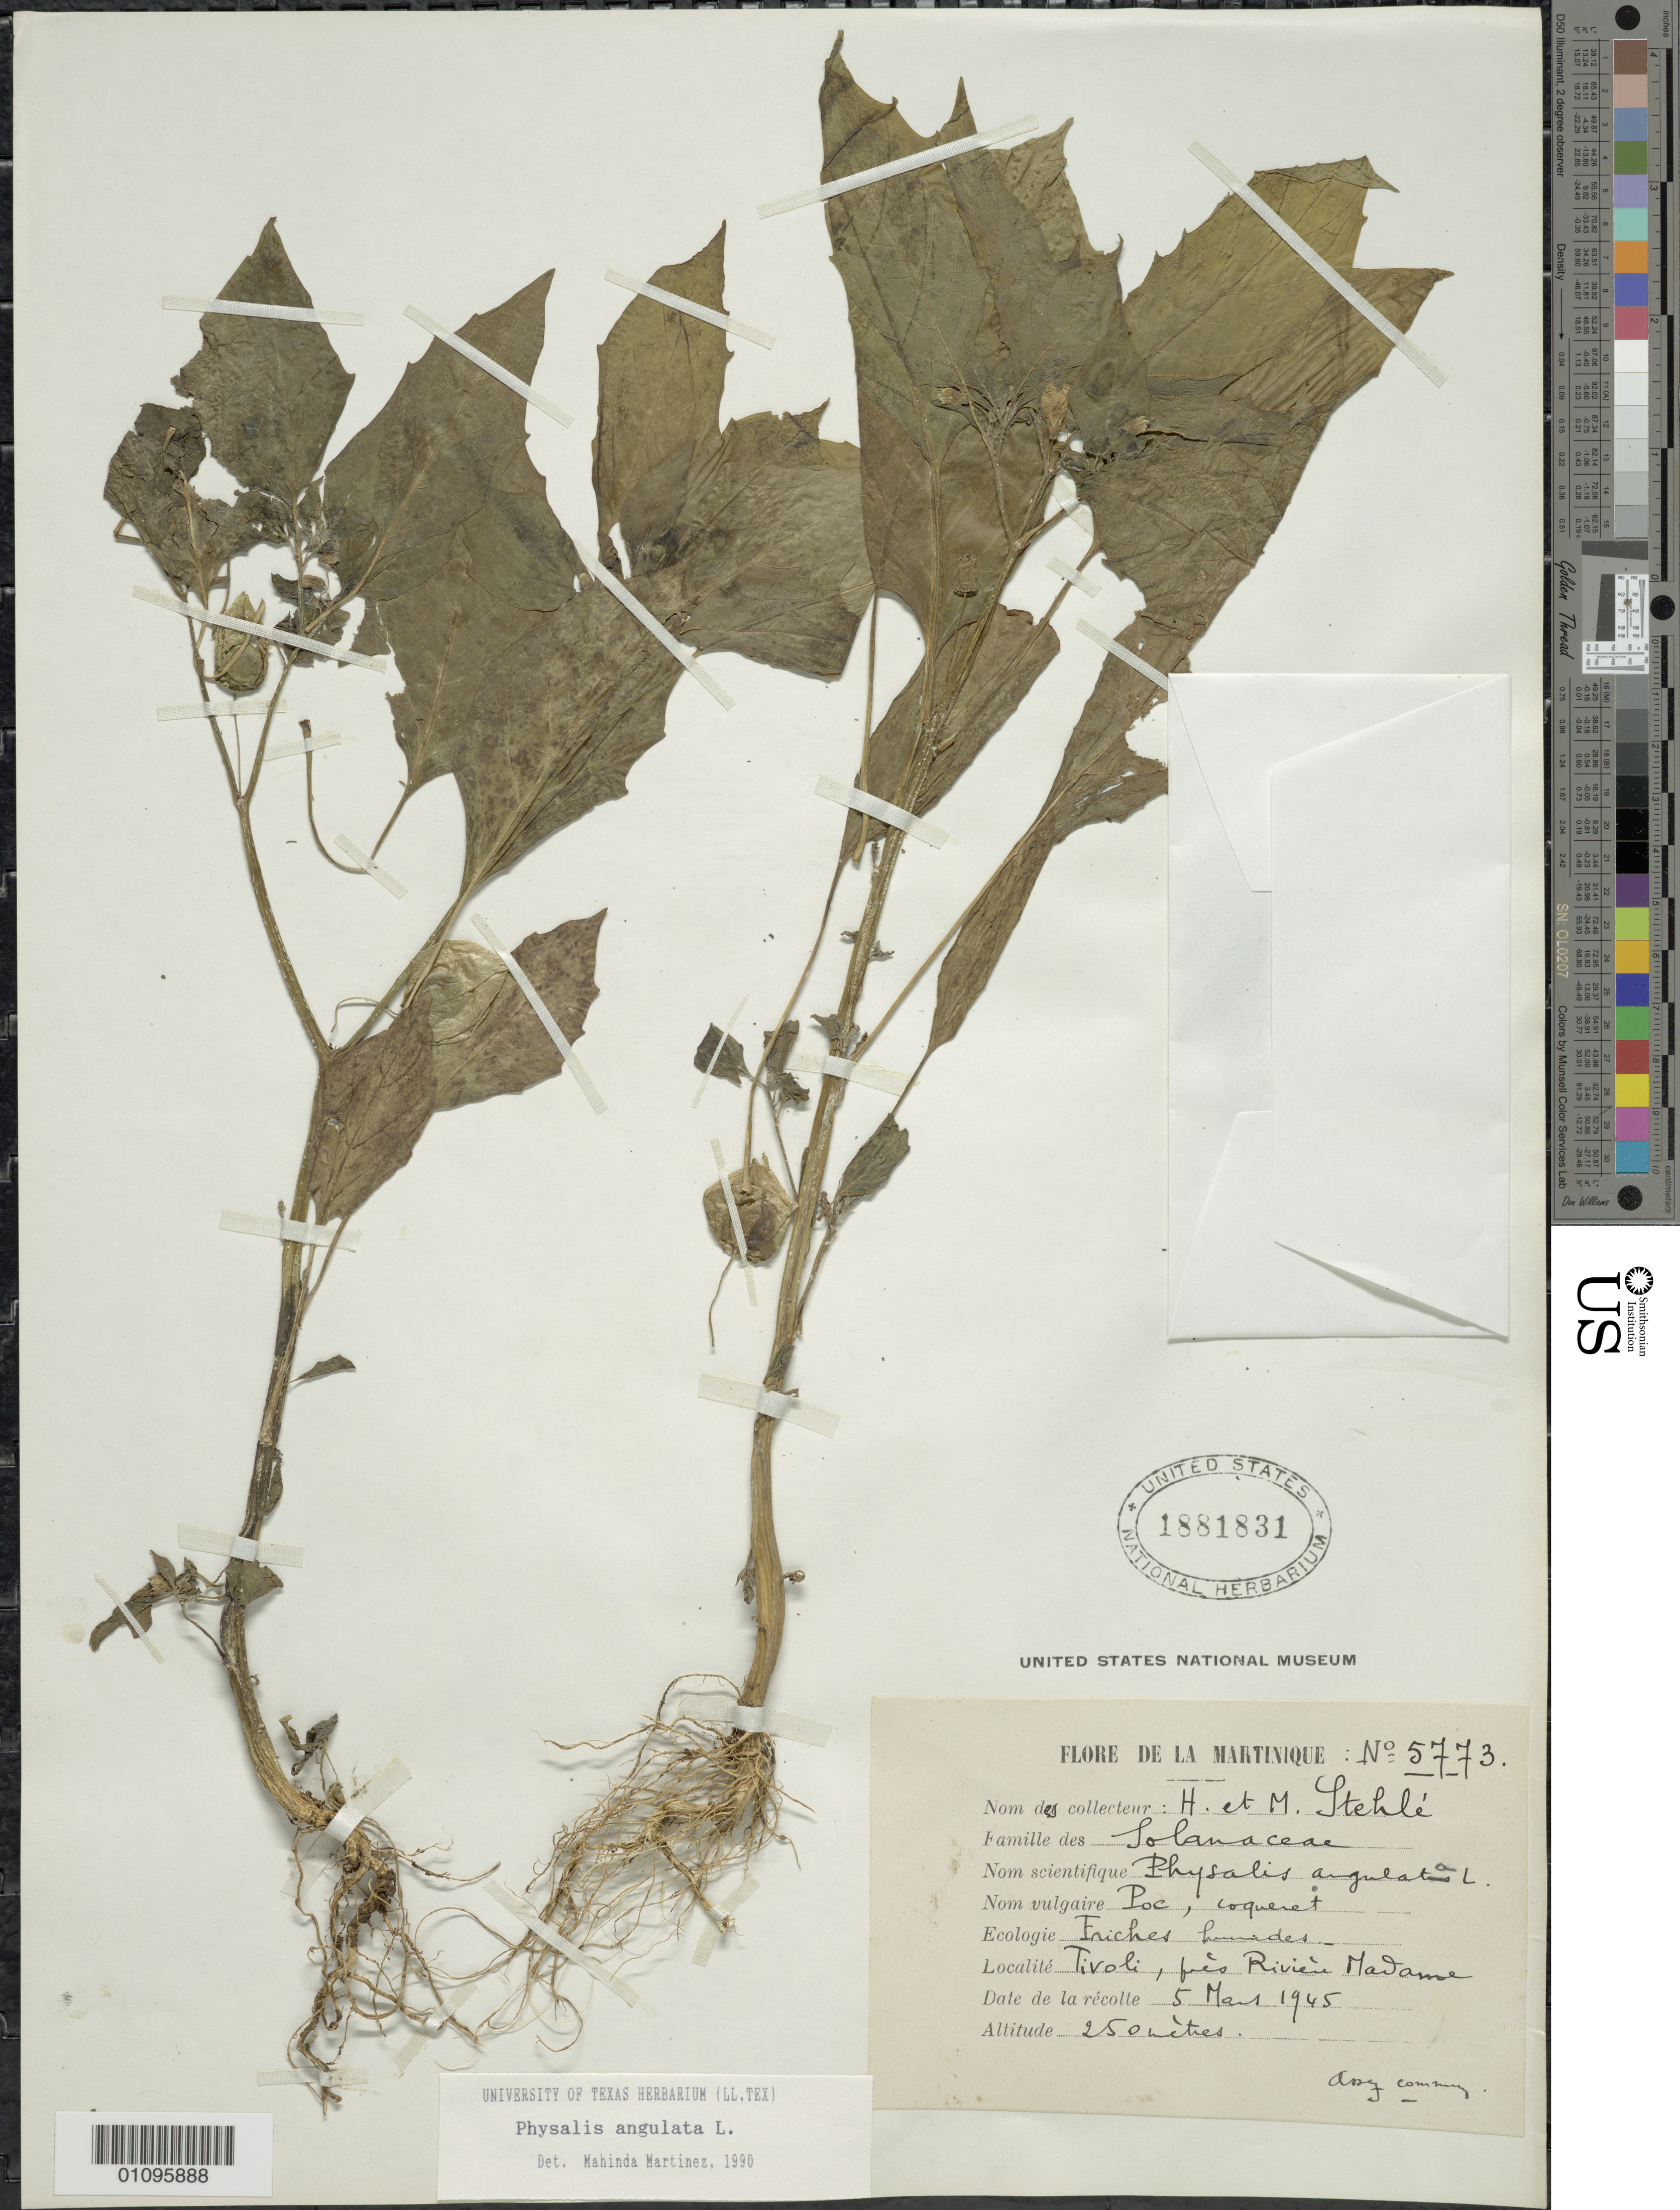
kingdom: Plantae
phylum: Tracheophyta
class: Magnoliopsida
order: Solanales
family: Solanaceae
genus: Physalis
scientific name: Physalis angulata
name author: L.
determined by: Martinez, M.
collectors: H. Stehlé & M. Stehlé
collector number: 5773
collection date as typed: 05 Mar 1945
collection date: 1945-03-05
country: Martinique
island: Martinique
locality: Tivoli, Riv. Madame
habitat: Friches humides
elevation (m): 250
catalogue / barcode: US 1881831